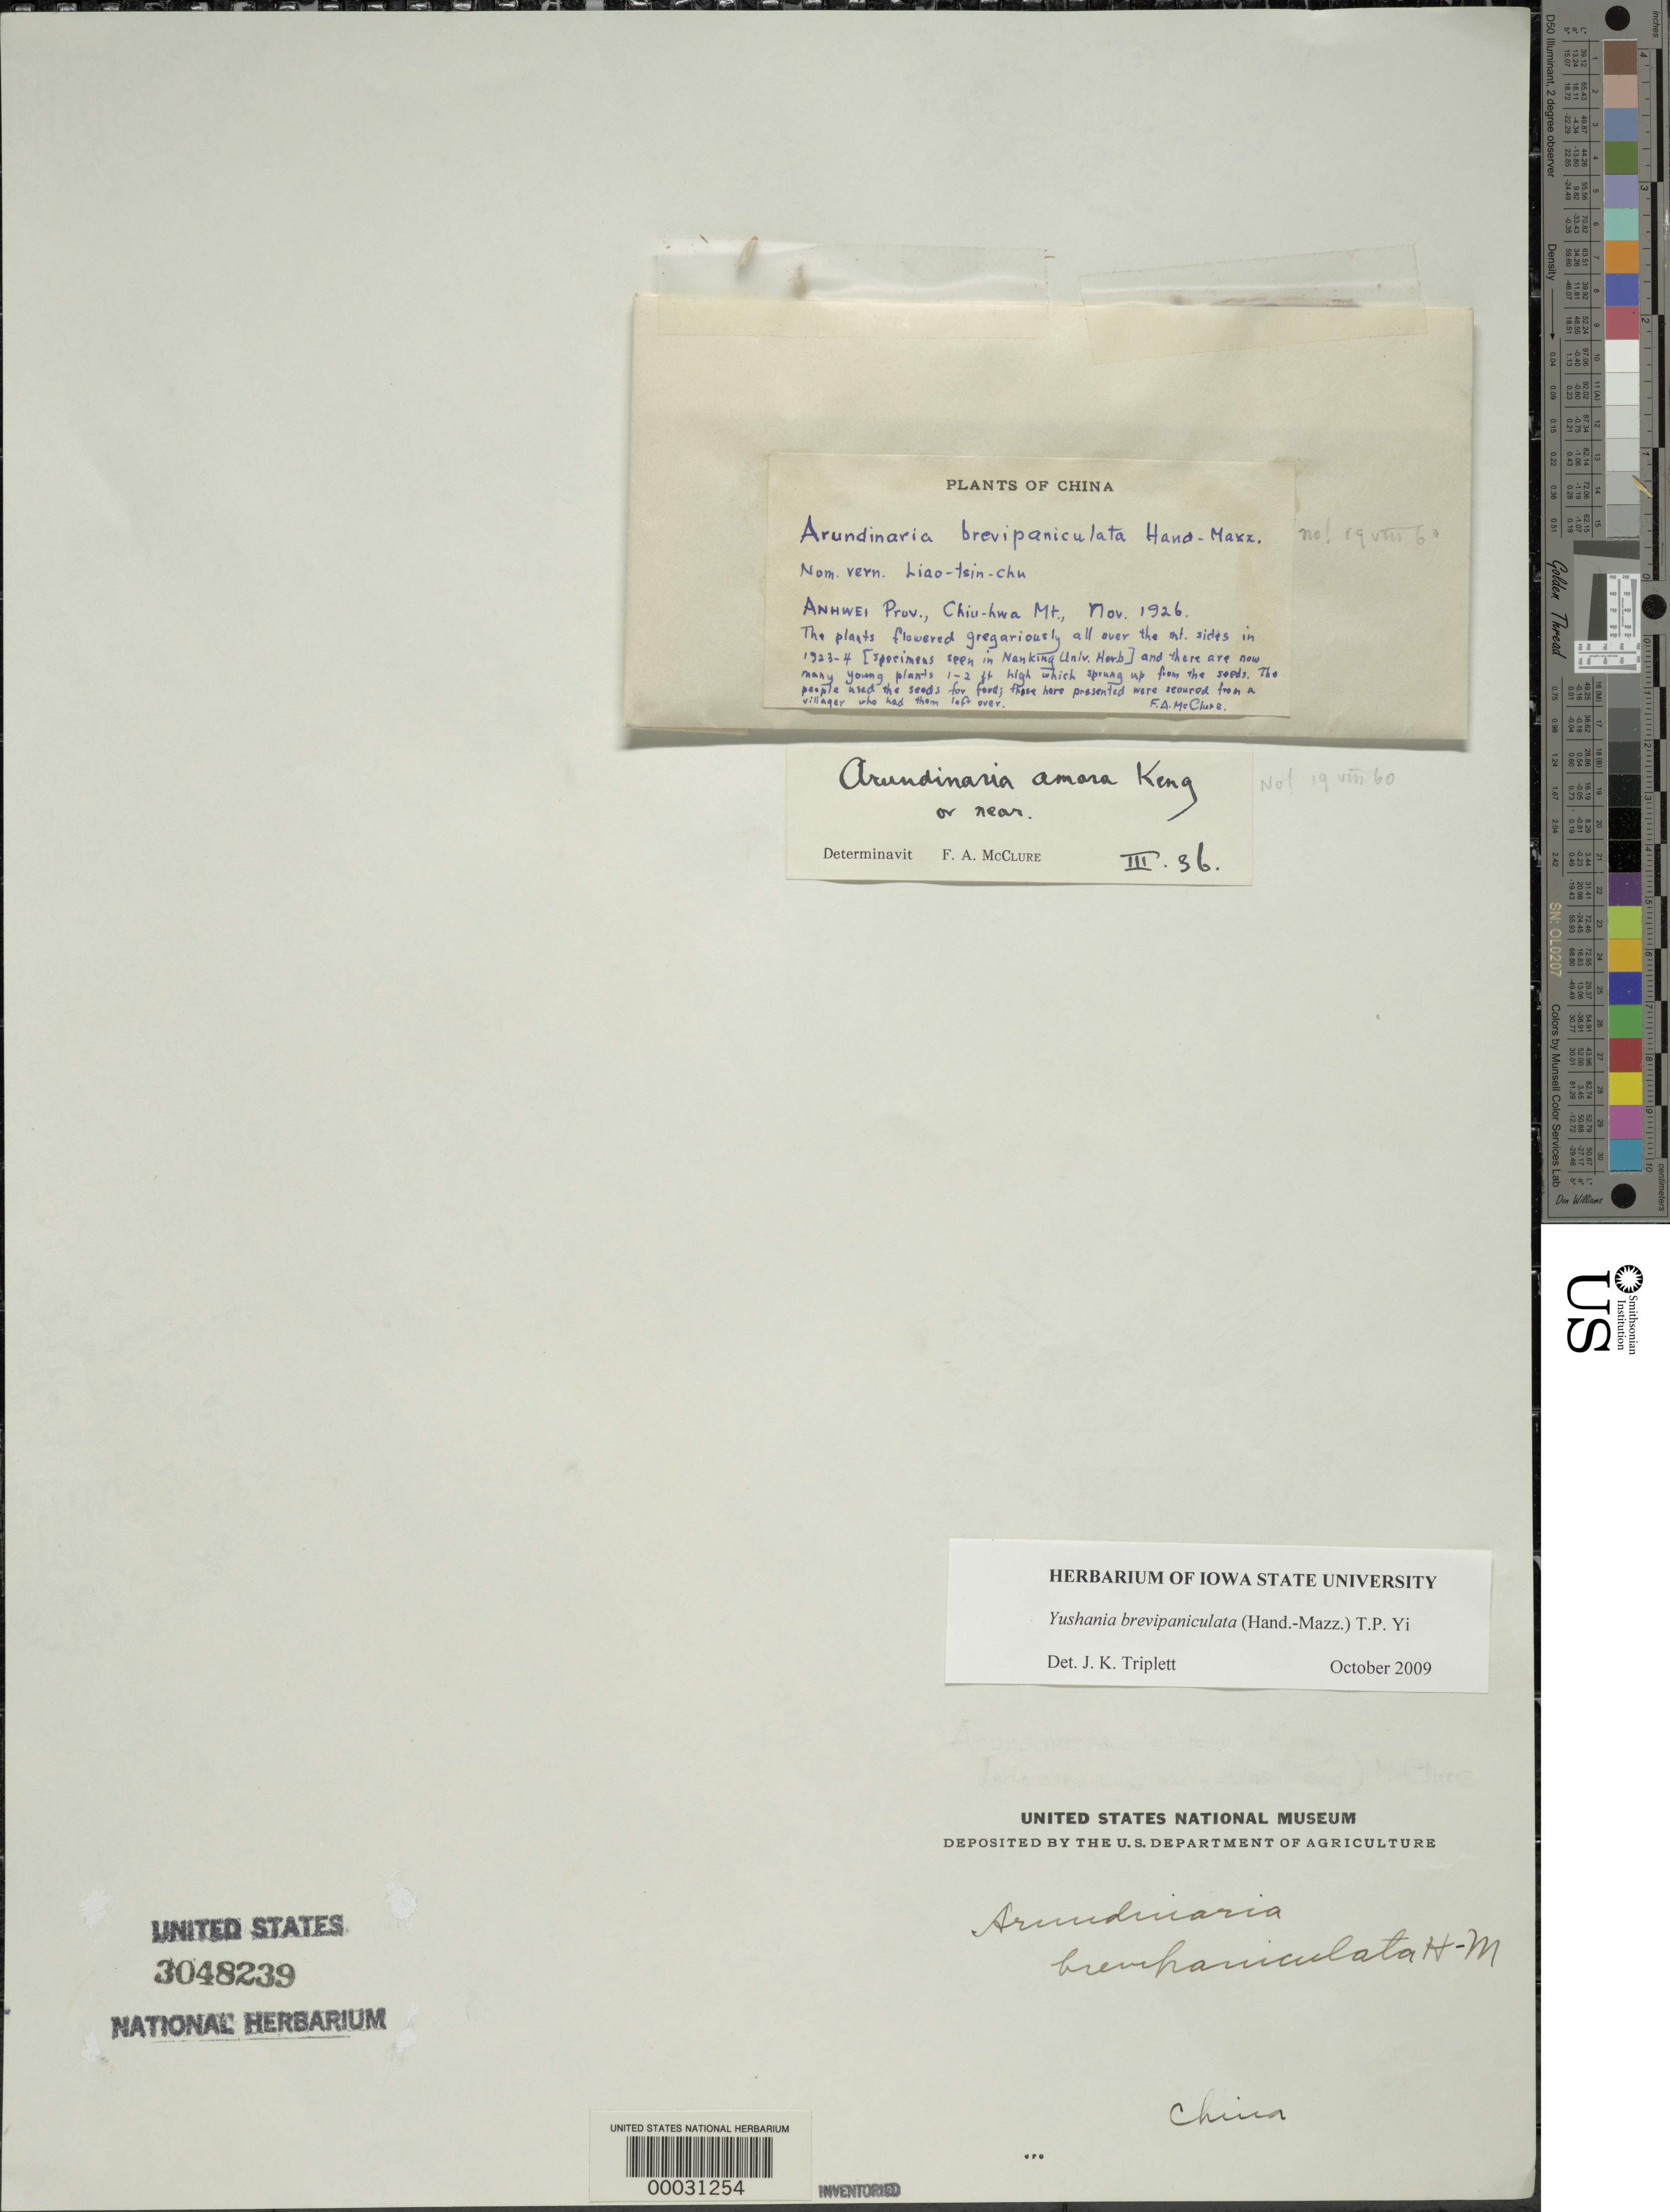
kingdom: Plantae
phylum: Tracheophyta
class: Liliopsida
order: Poales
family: Poaceae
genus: Yushania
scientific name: Yushania brevipaniculata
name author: (Hand.-Mazz.) T.P. Yi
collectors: F. A. McClure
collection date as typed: Nov 1926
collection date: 1926-11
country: China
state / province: Anhui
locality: Chu-hwa Mt.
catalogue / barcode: US 3048239